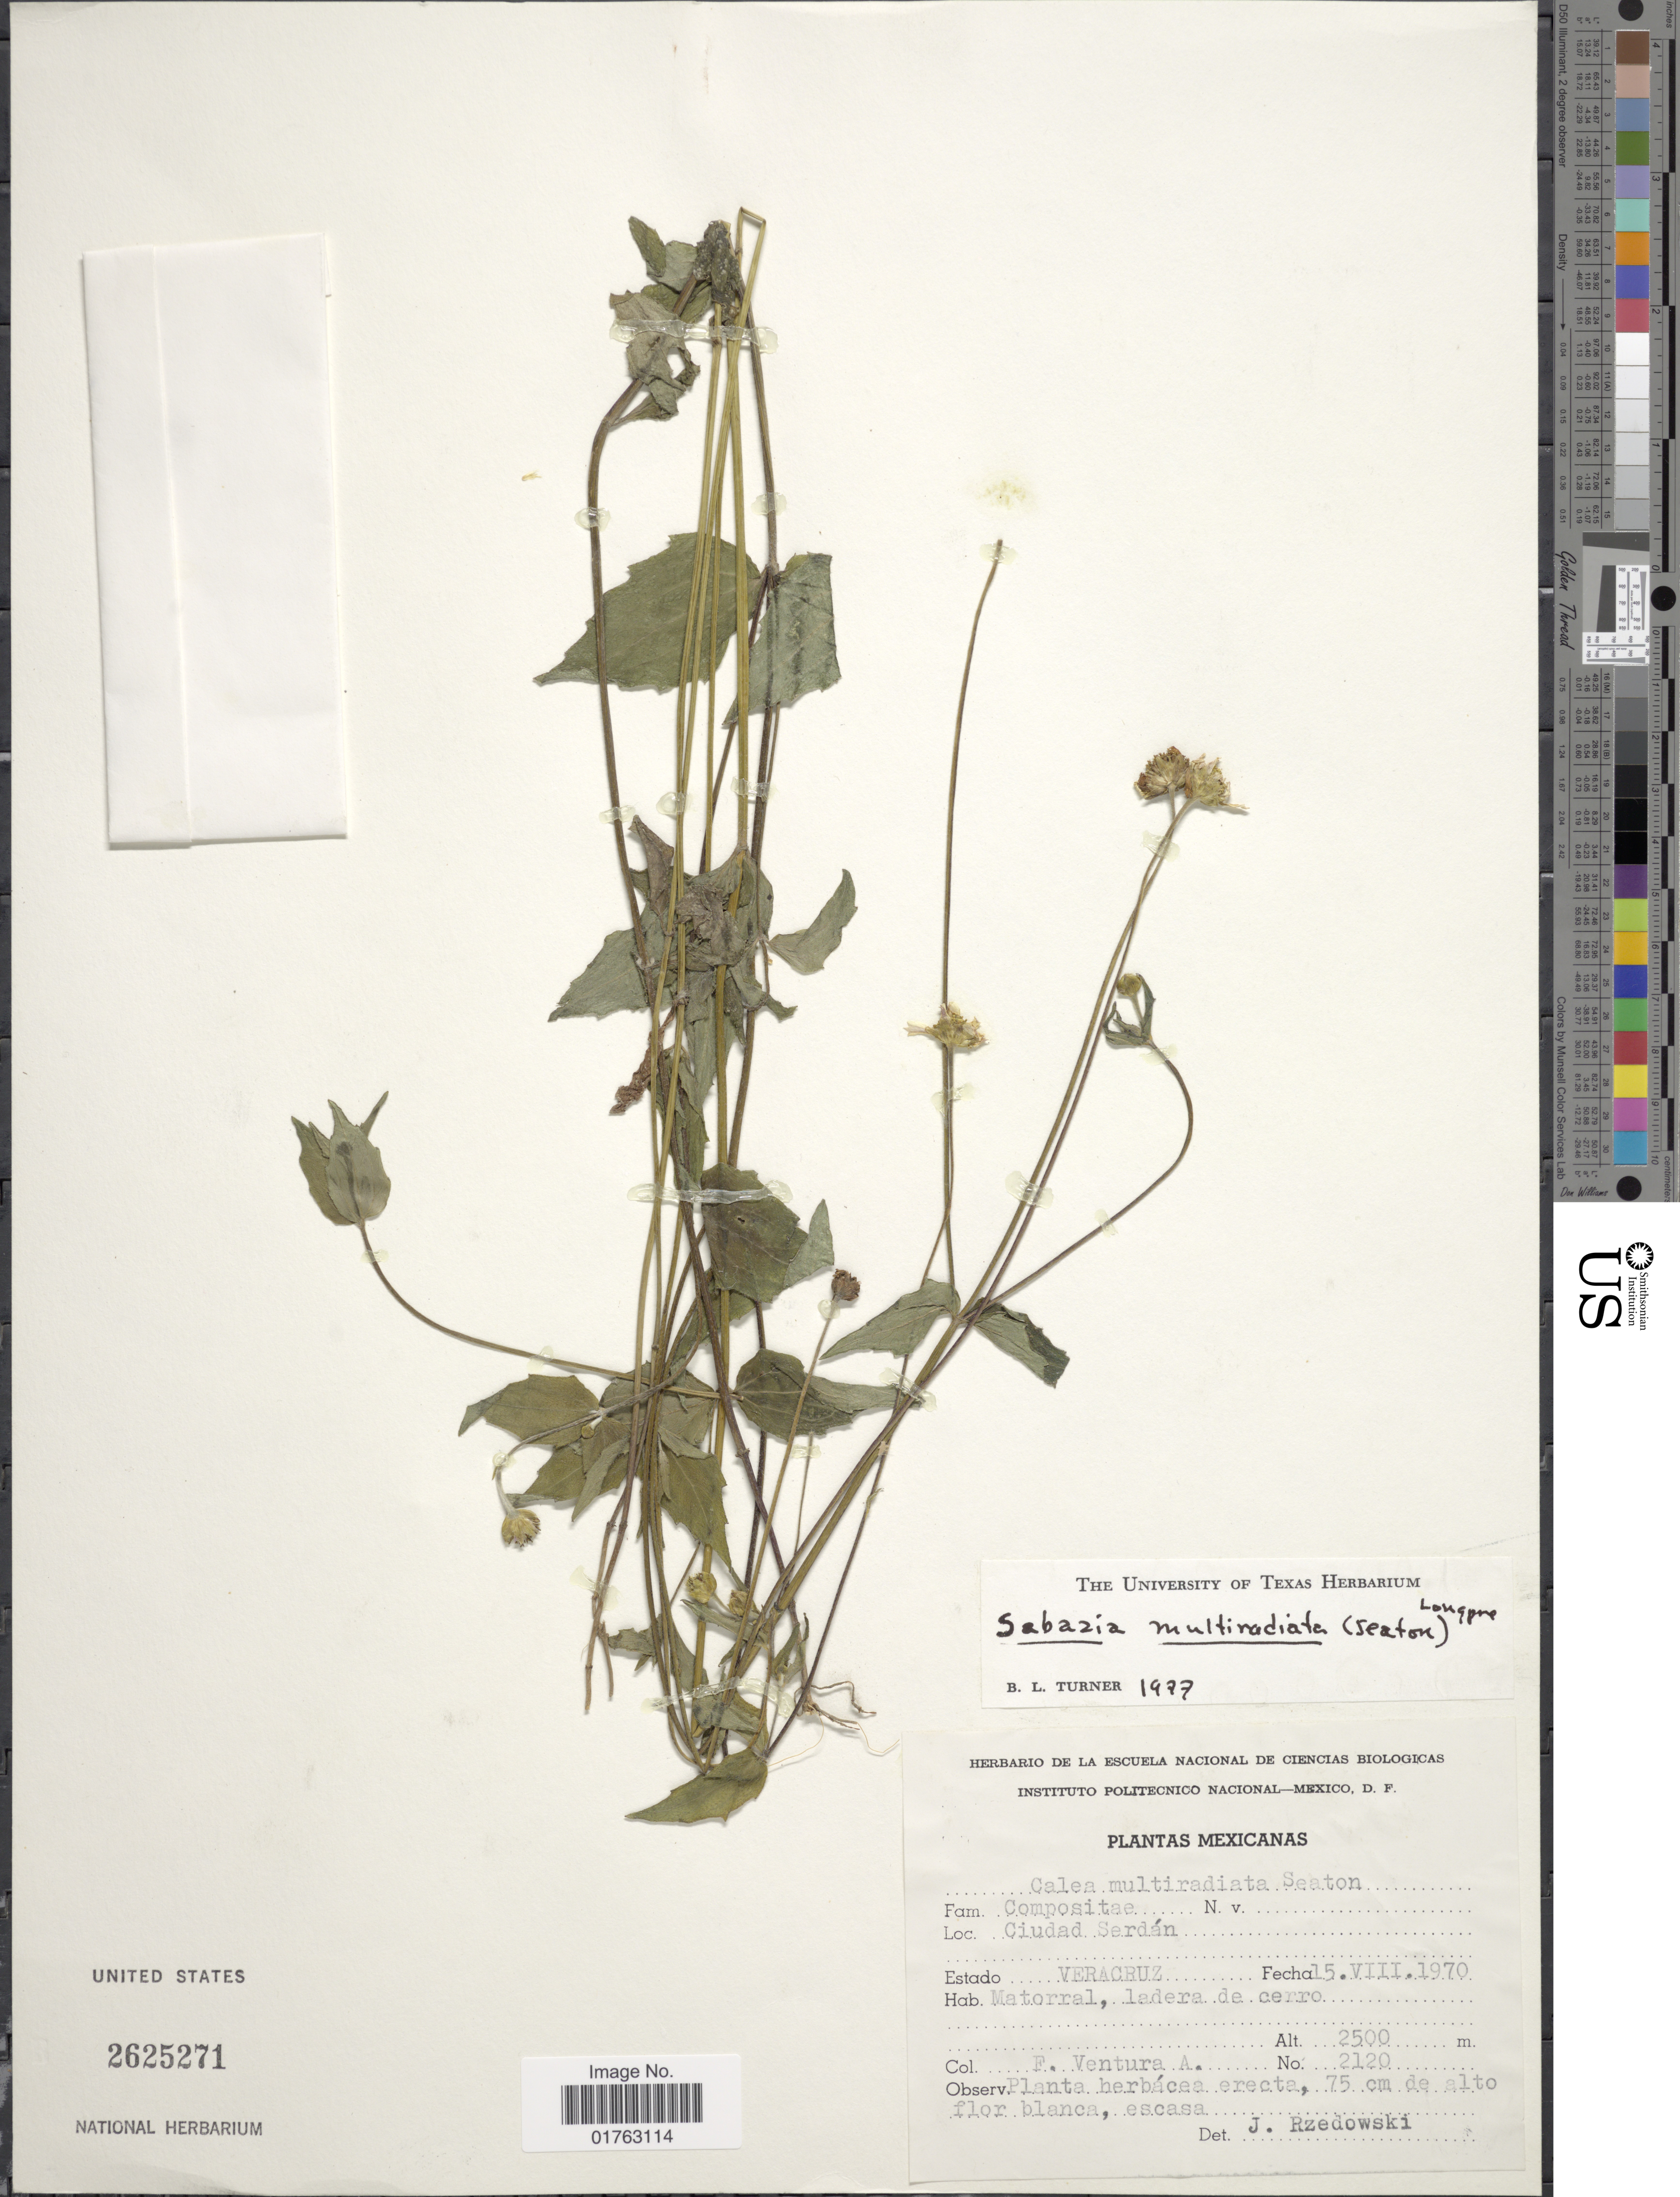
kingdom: Plantae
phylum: Tracheophyta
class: Magnoliopsida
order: Asterales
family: Asteraceae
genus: Sabazia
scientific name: Sabazia multiradiata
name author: (Seaton) Longpre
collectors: F. Ventura A.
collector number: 2120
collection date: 1970-08-15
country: Mexico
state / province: Veracruz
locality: Veracruz, Matorral, ladera de cerro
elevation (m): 2500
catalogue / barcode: US 2625271